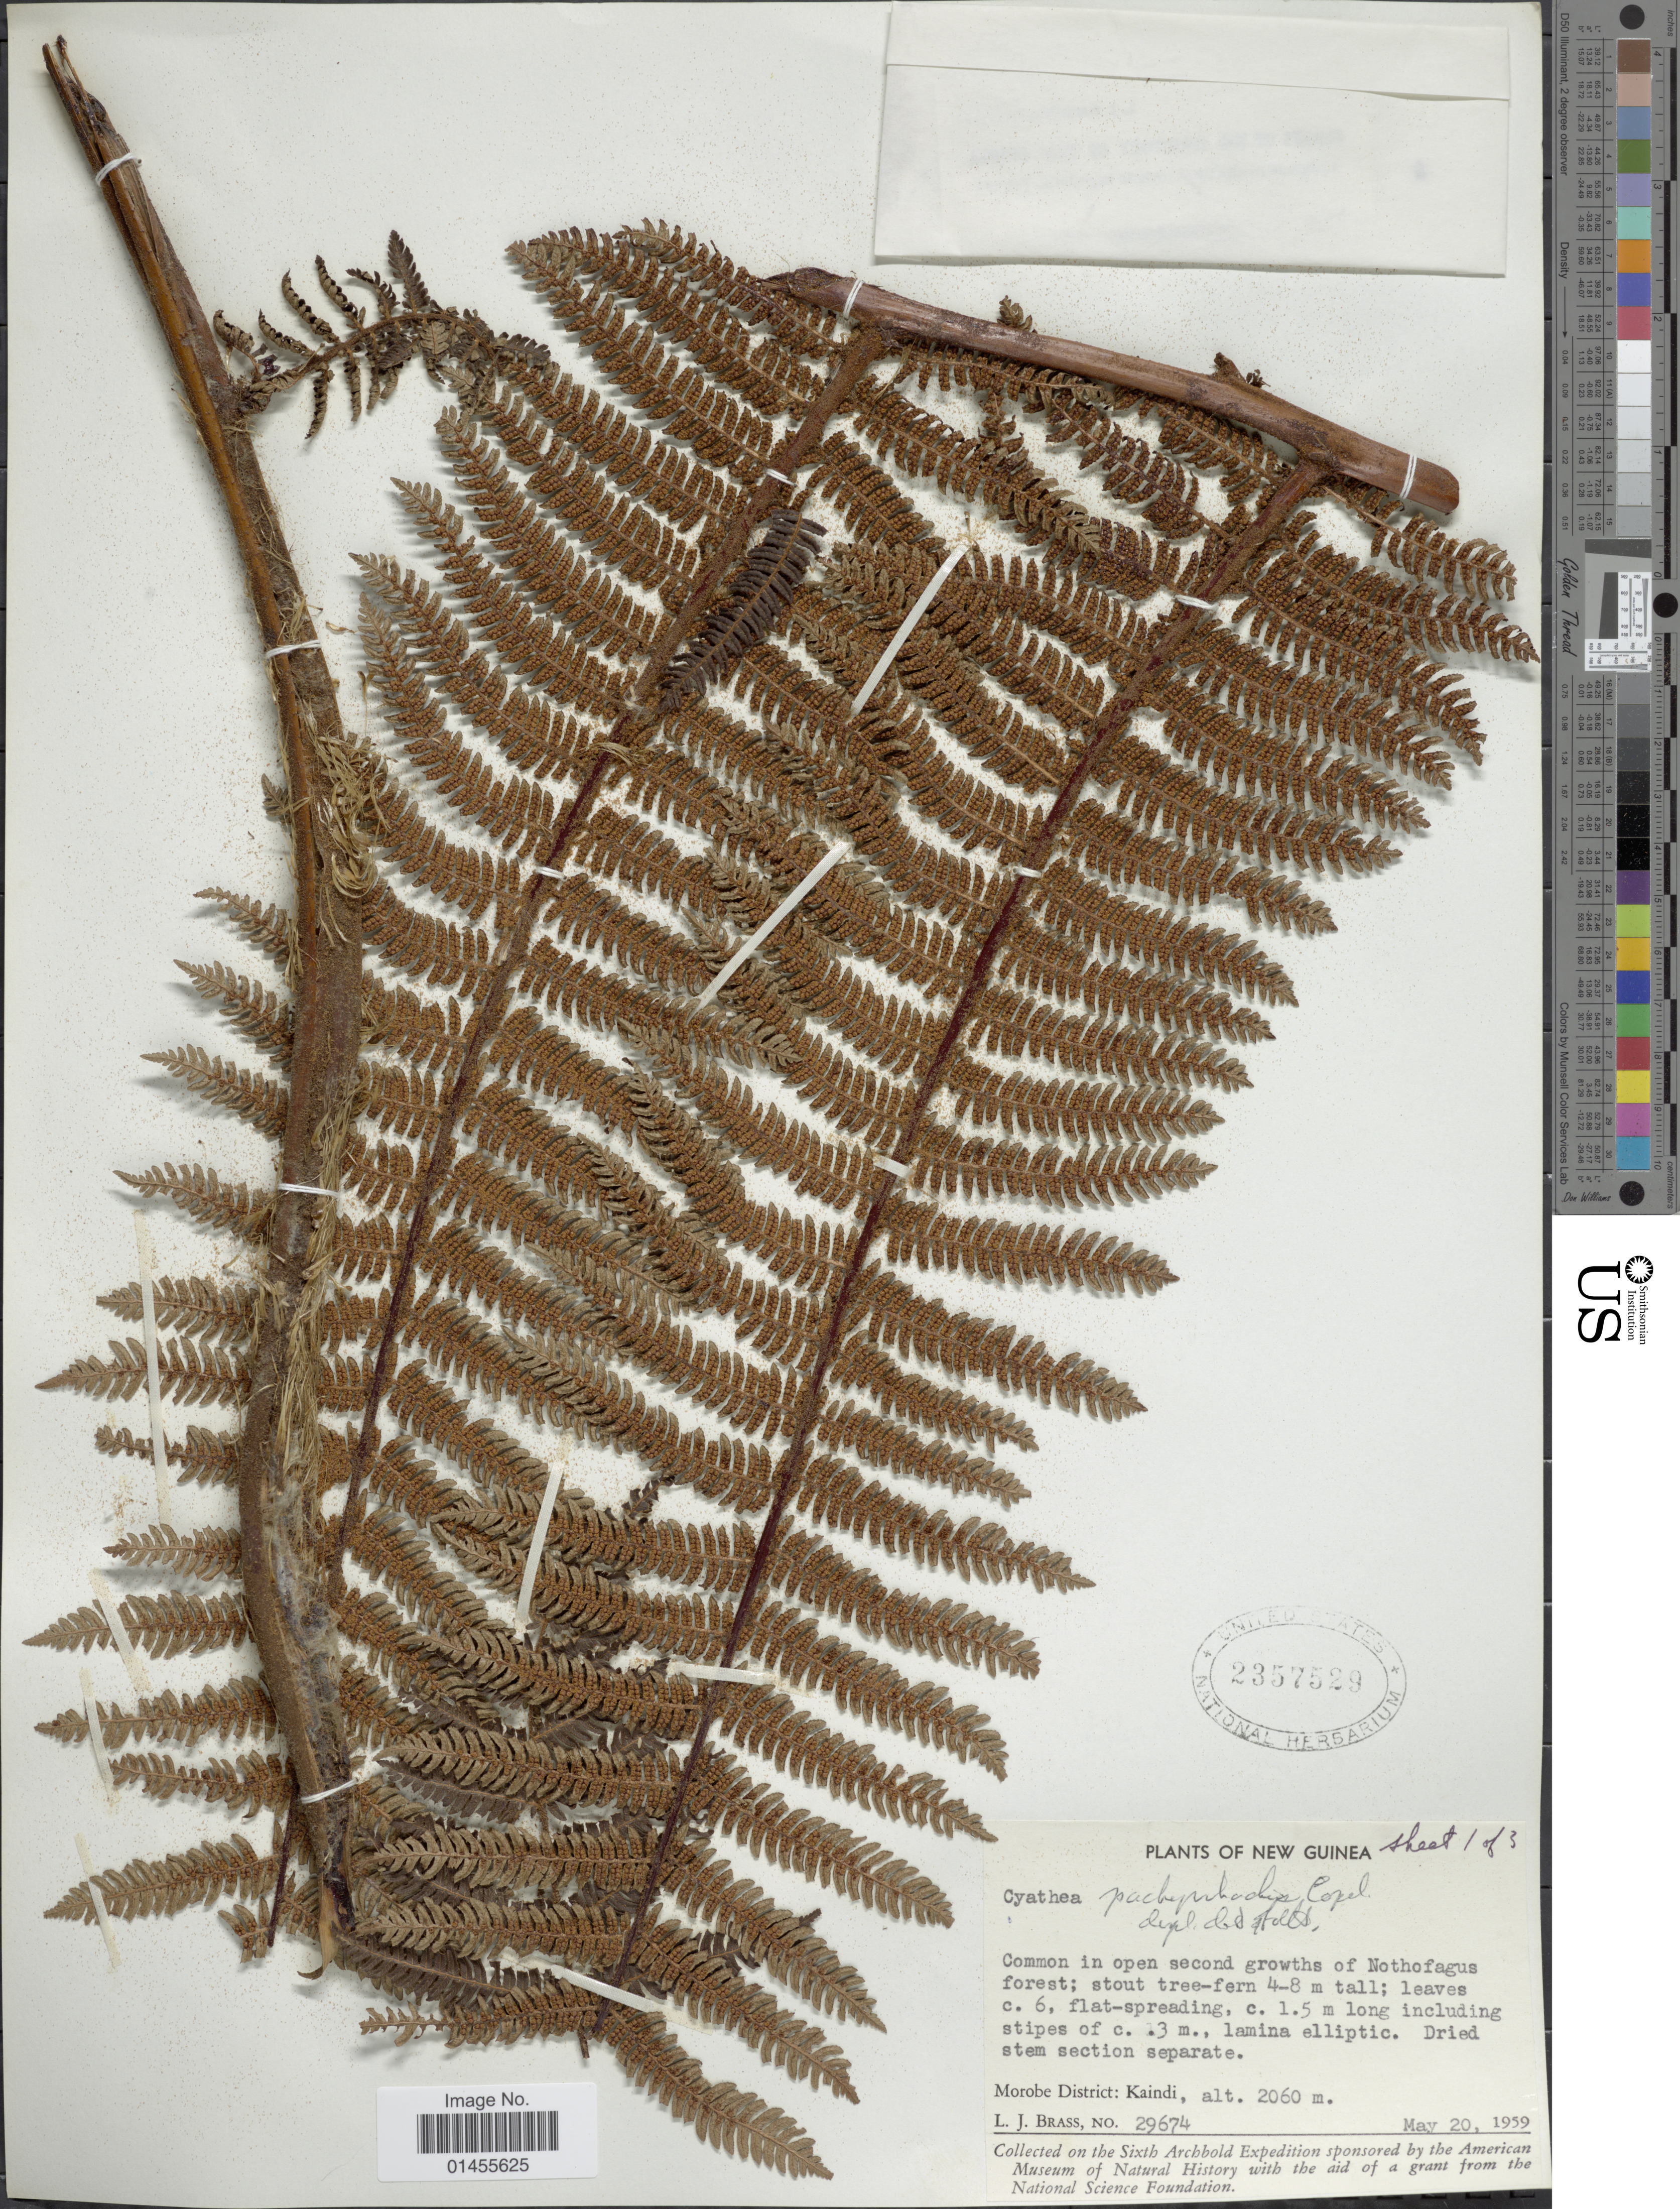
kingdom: Plantae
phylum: Tracheophyta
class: Polypodiopsida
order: Cyatheales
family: Cyatheaceae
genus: Alsophila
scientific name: Alsophila pachyrrhachis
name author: (Copel.) R.M. Tryon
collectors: L. J. Brass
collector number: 29674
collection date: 1959-05-20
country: Papua New Guinea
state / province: Morobe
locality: New Guinea. Morobe District: Kaindi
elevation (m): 2060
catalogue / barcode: US 2357529